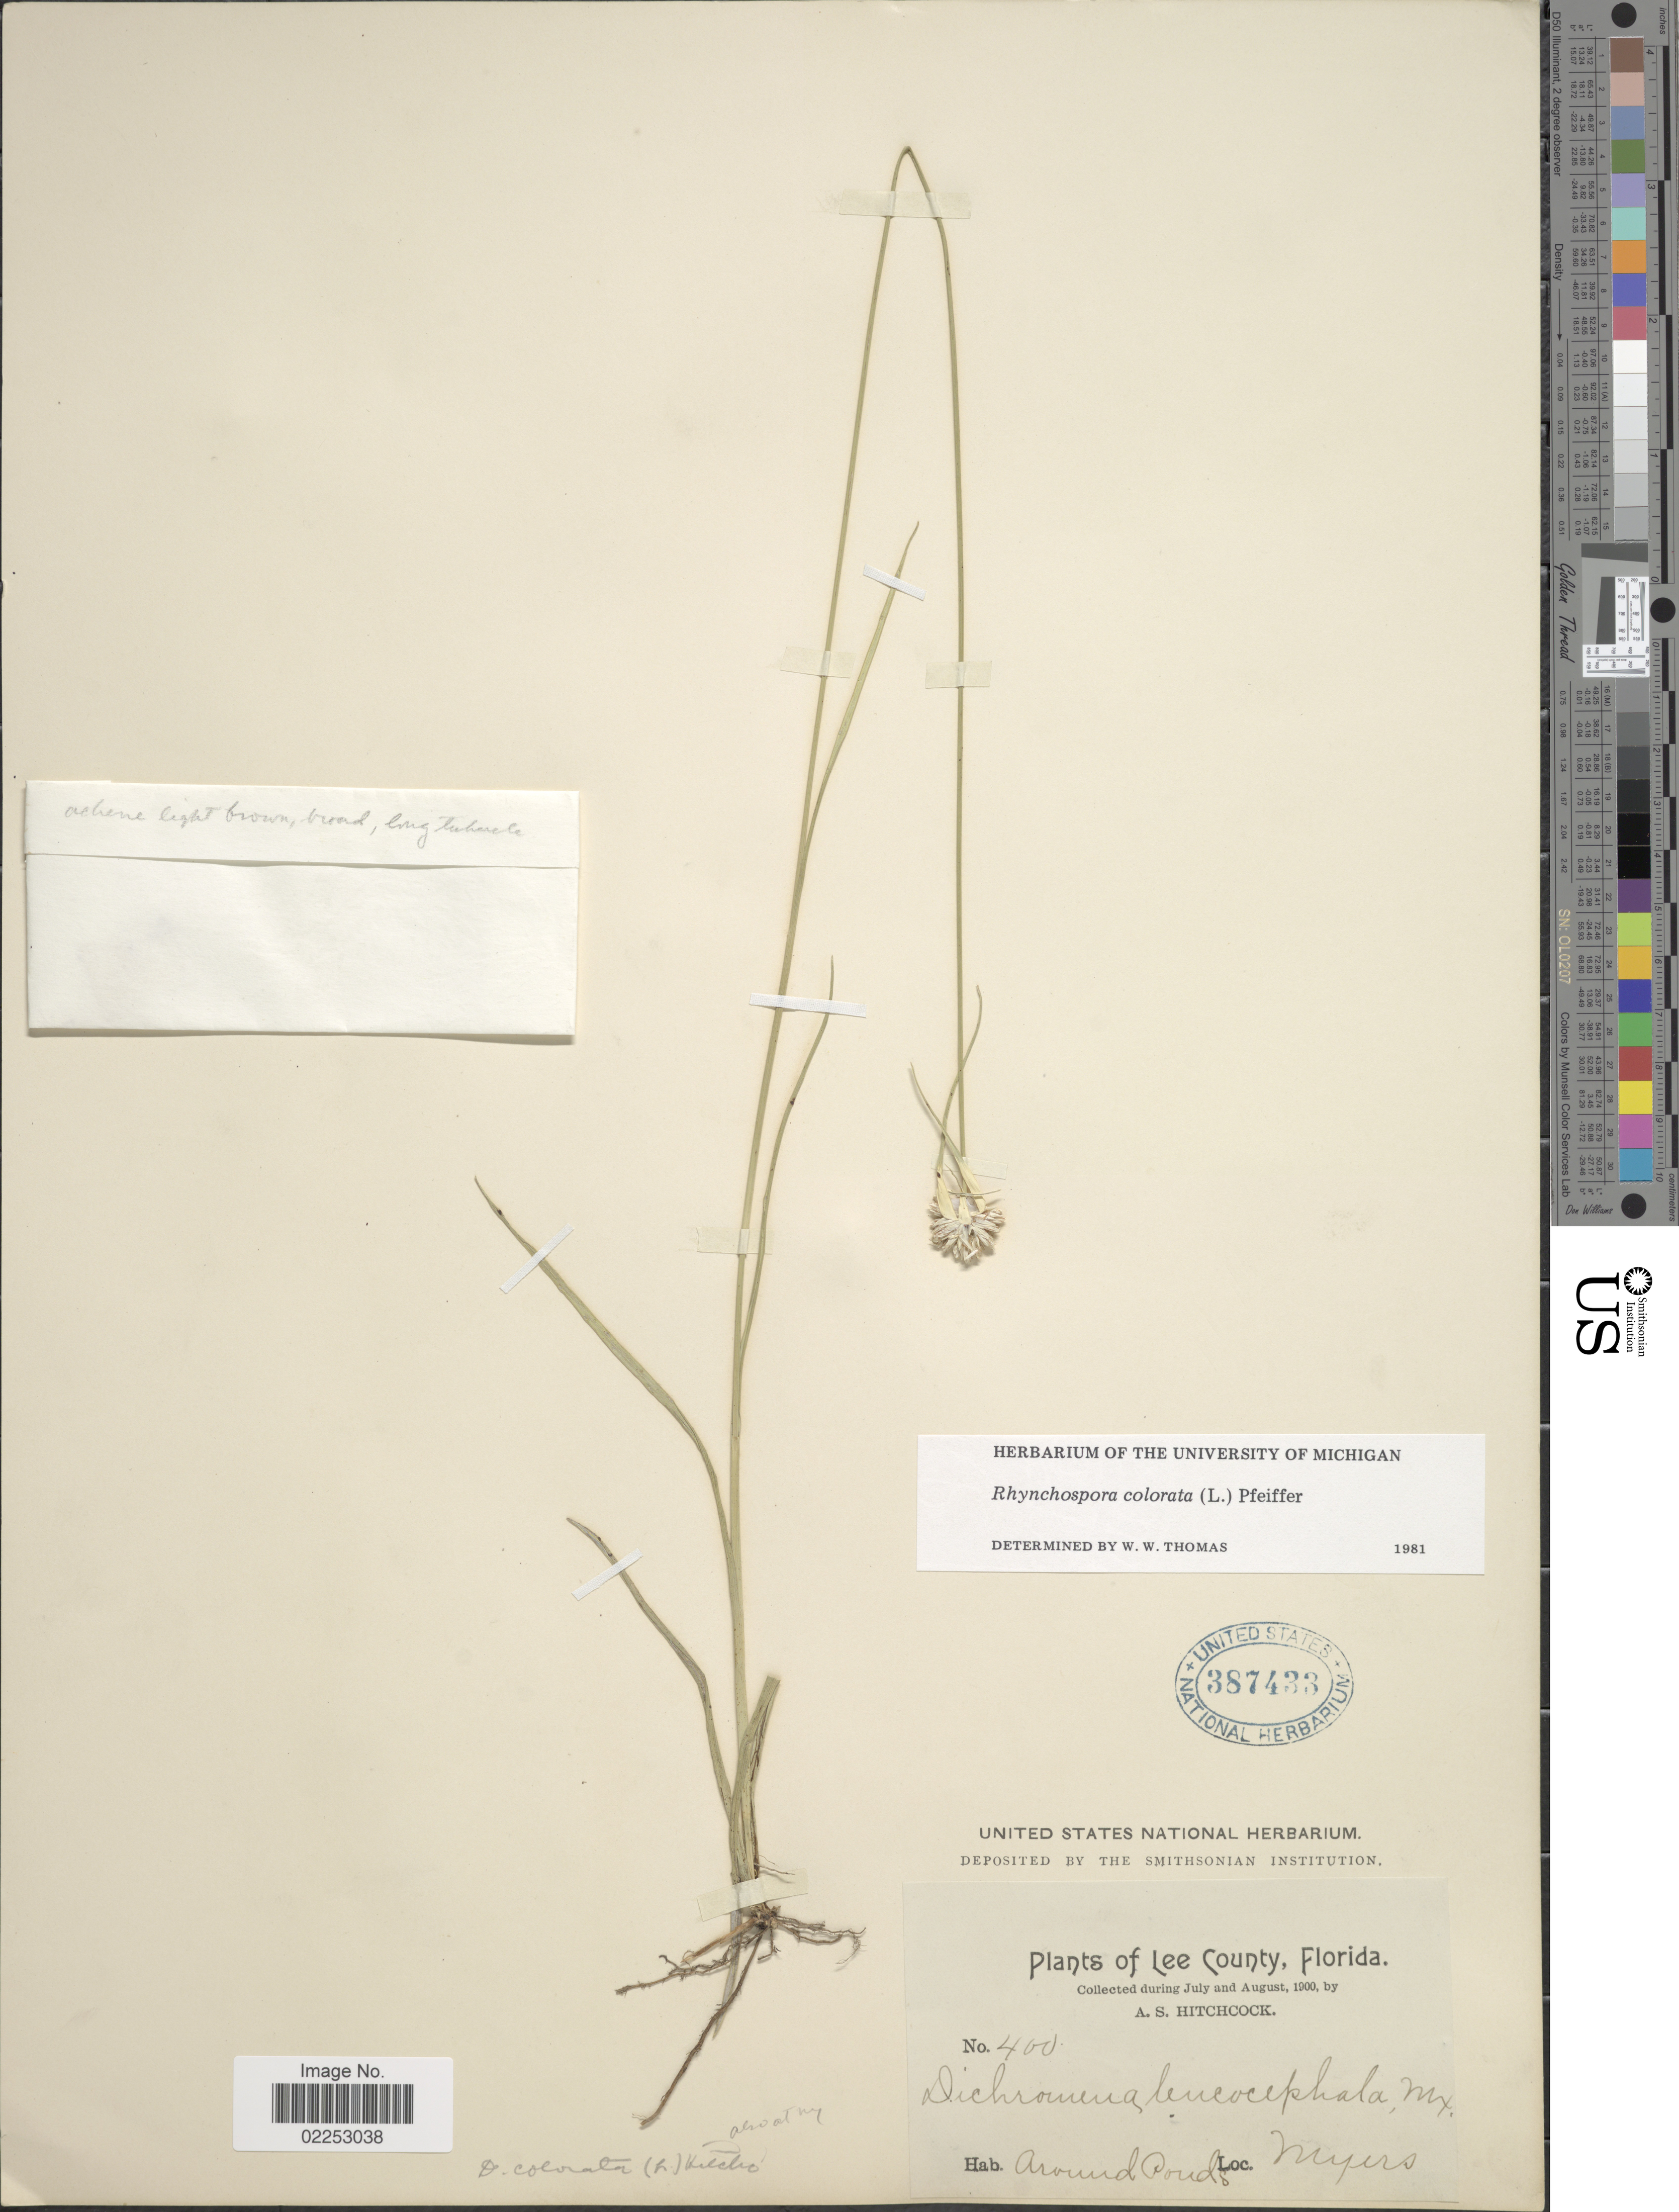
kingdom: Plantae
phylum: Tracheophyta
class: Liliopsida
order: Poales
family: Cyperaceae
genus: Rhynchospora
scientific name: Rhynchospora colorata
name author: (L.) H. Pfeiff.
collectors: A. S. Hitchcock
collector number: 400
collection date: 1900-07/1900-08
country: United States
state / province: Florida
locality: Lee County. Around Pons. Myers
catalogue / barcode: US 387433